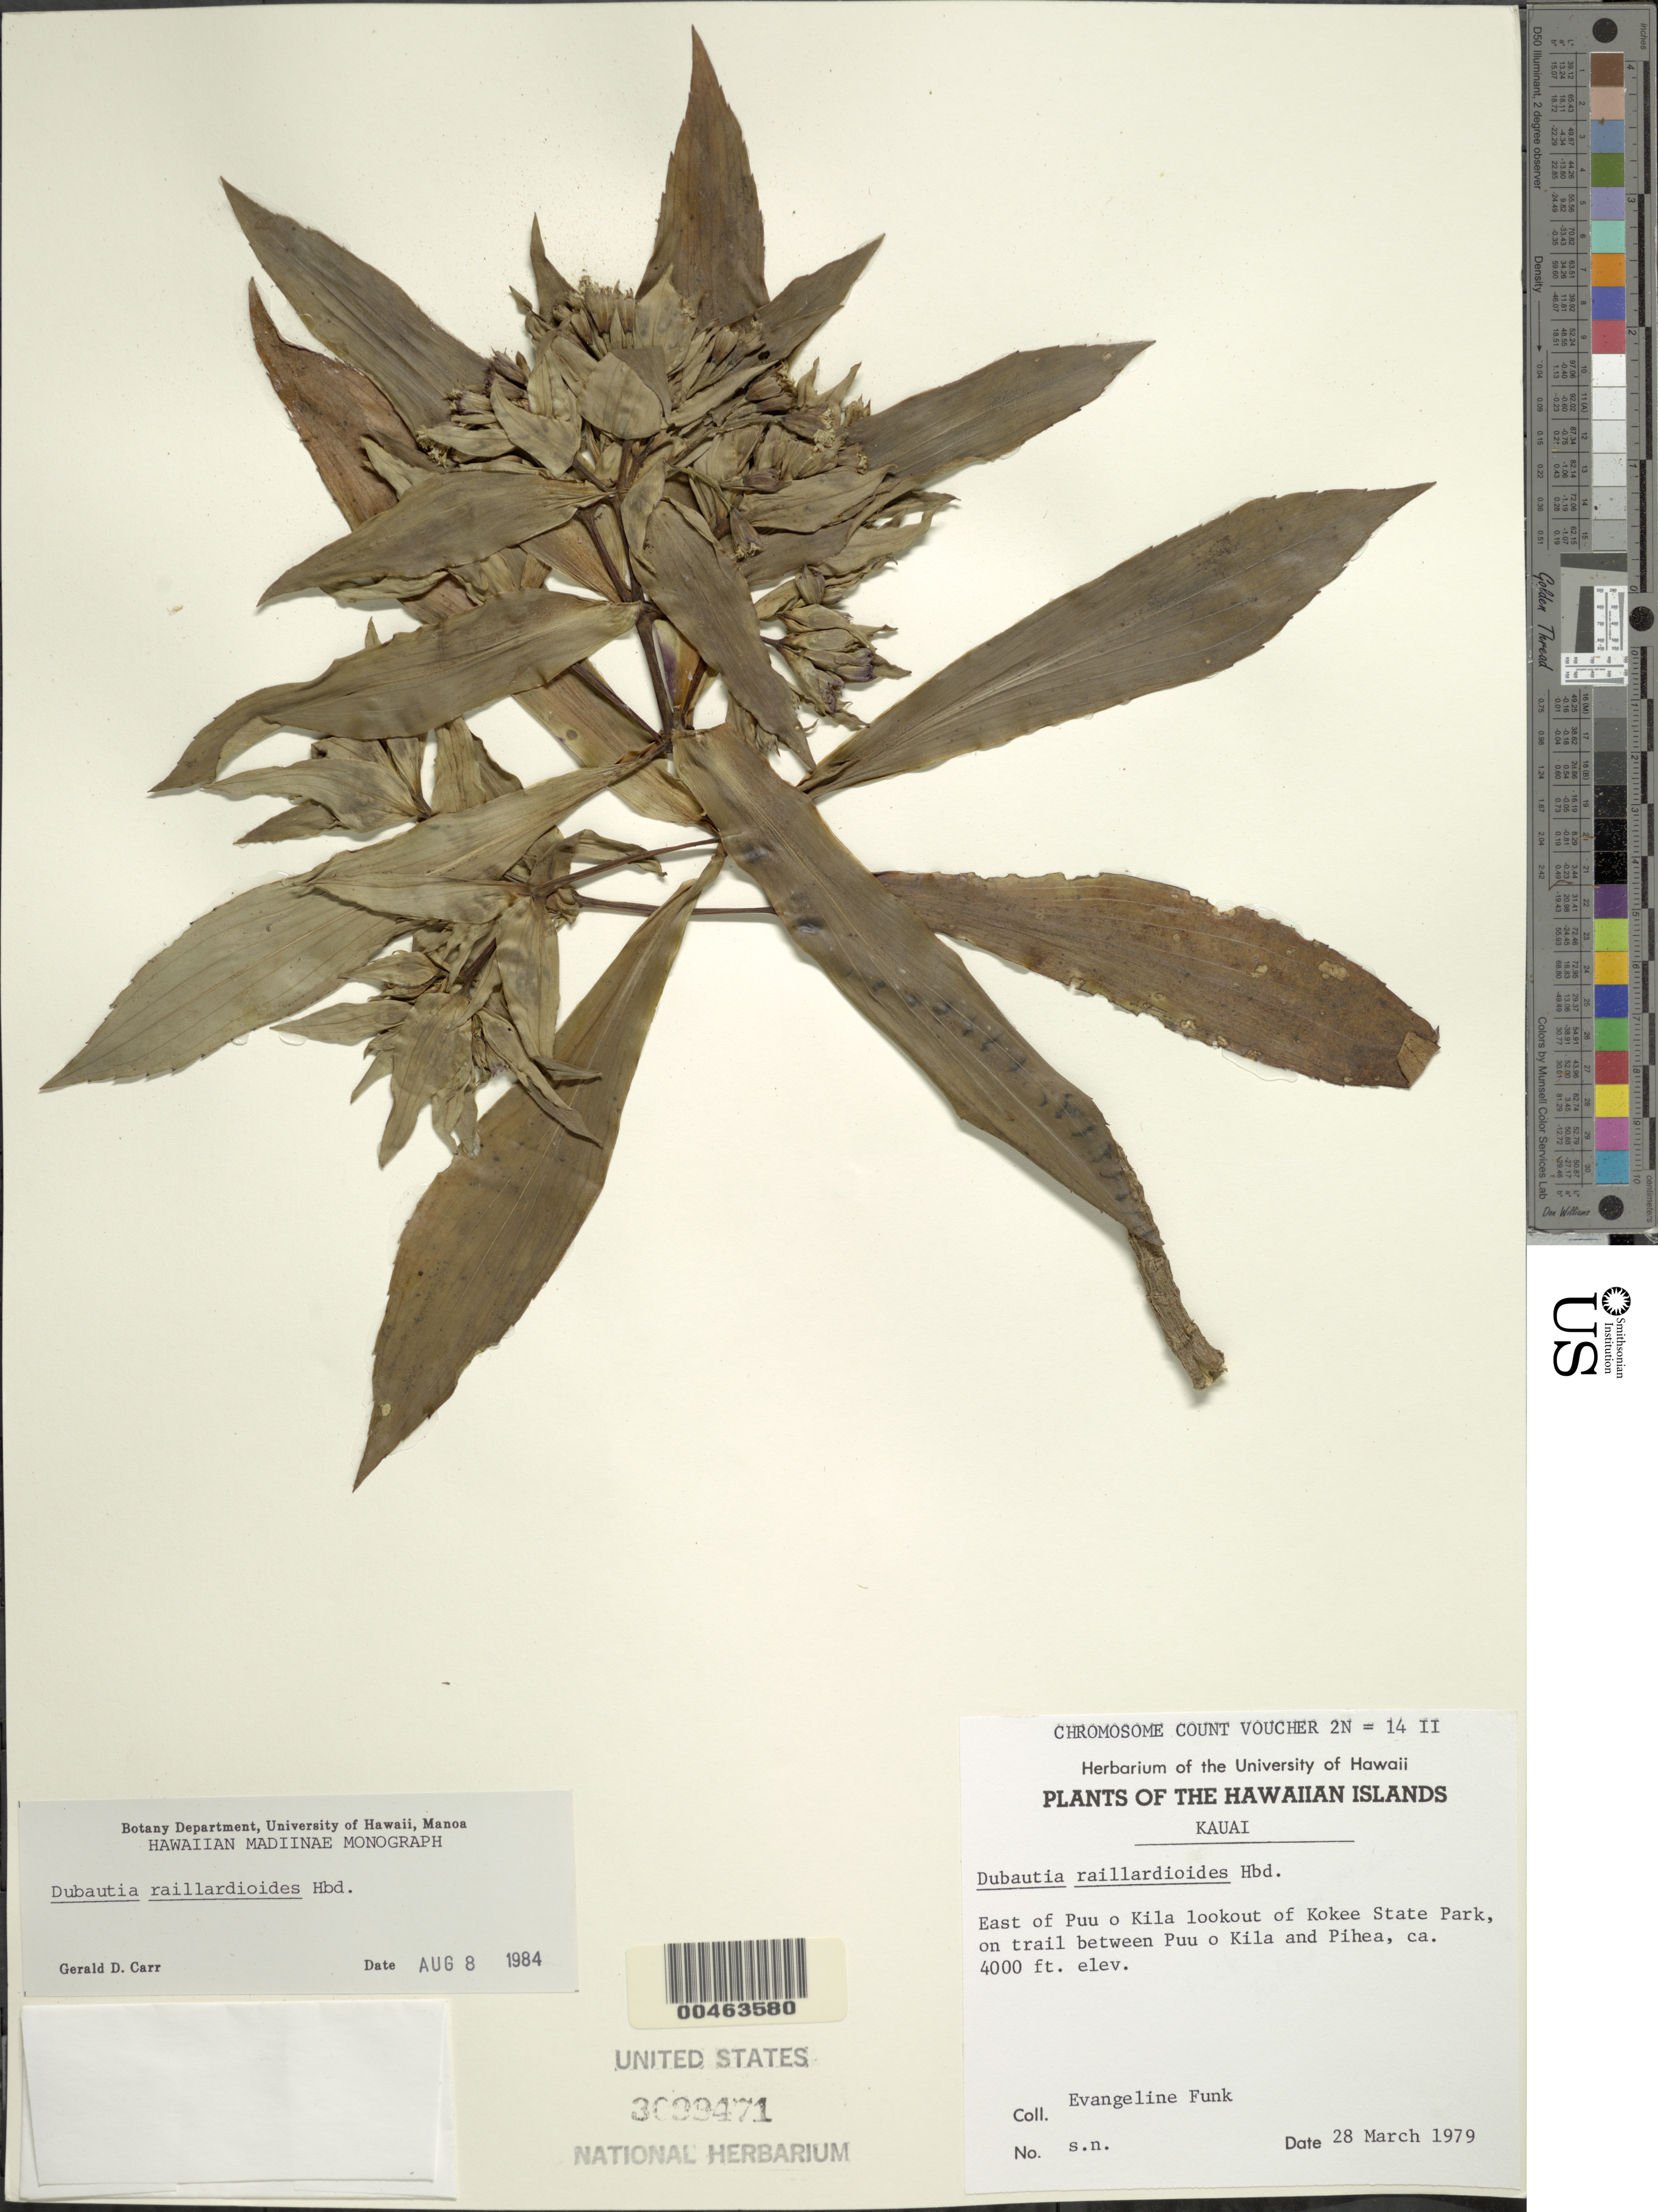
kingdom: Plantae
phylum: Tracheophyta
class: Magnoliopsida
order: Asterales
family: Asteraceae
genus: Dubautia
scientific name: Dubautia raillardioides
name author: Hillebr.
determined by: Carr, G. D.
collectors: E. Funk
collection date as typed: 28 Mar 1979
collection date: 1979-03-28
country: United States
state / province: Hawaii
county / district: Kauai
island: Kaua'i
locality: East of Puu o Kila lookout of Kokee State Park, on trail between Puu o Kila and Pihea.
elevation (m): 1219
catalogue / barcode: US 3099471